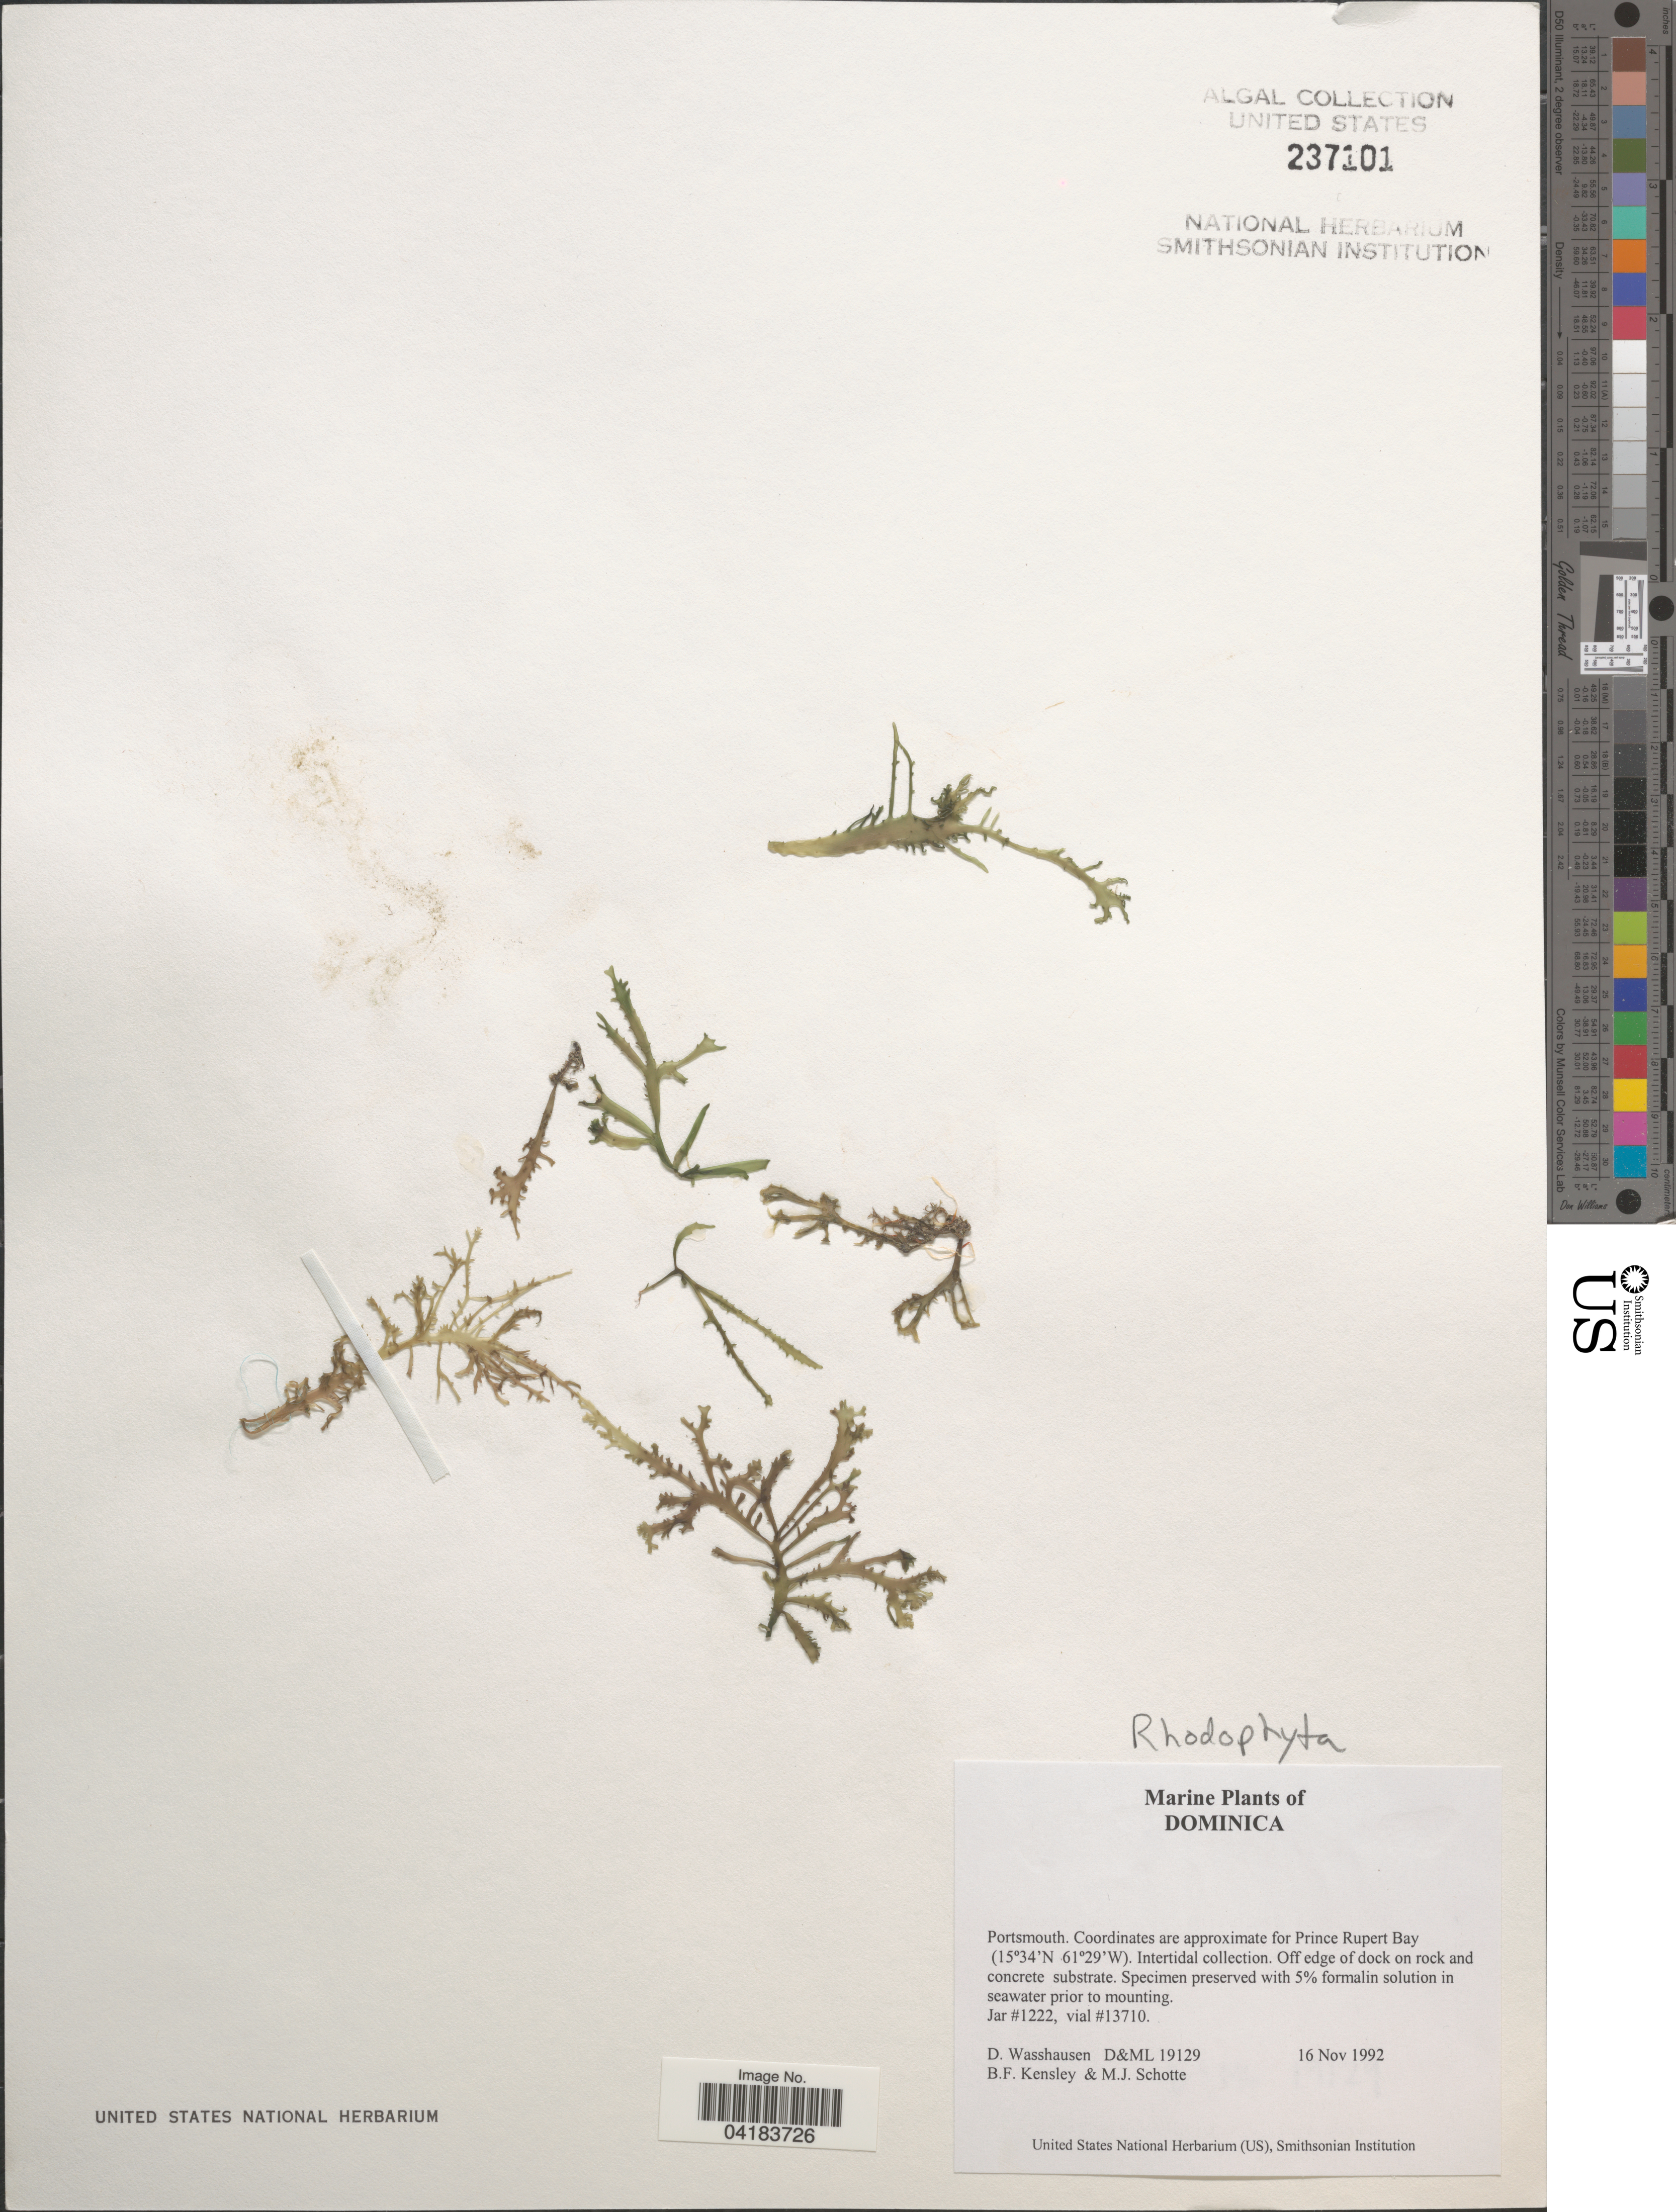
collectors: D. C. Wasshausen, B. Kensley & M. Schotte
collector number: D&ML19129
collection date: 1992-11-16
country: Dominica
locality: Portsmouth. Coordinates are approximate for Prince Rupert Bay.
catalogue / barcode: US 237101